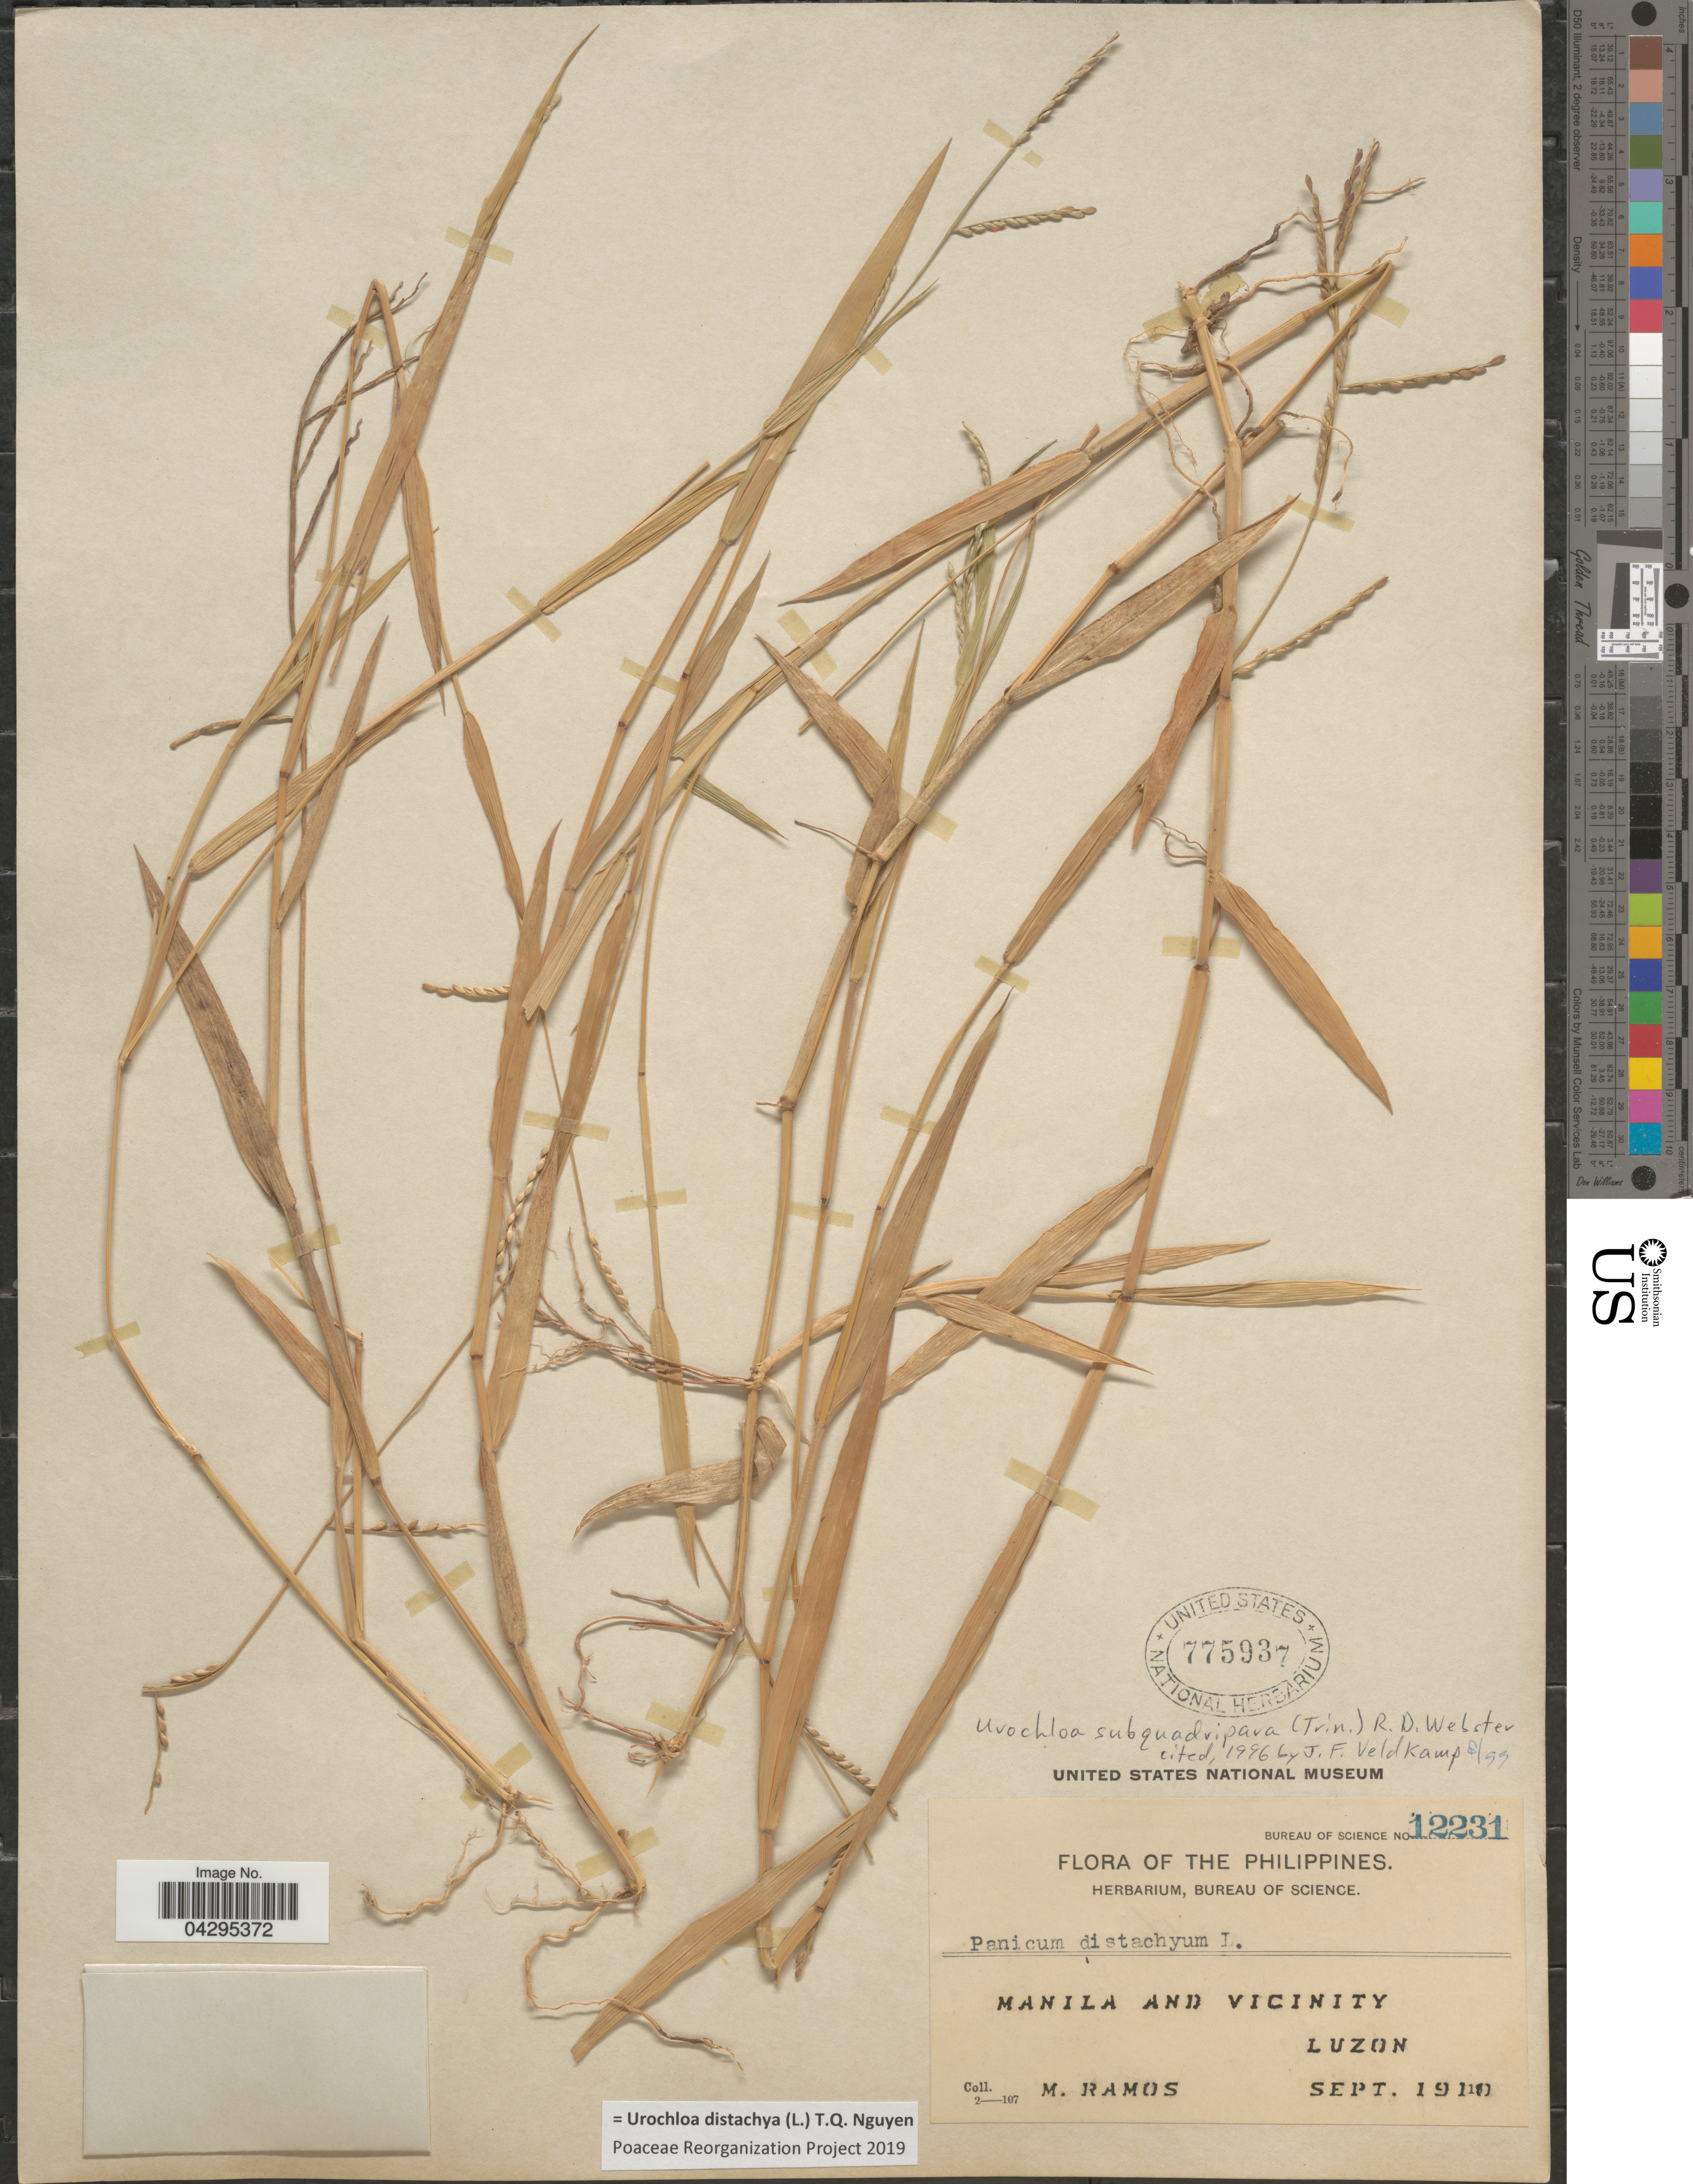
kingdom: Plantae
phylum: Tracheophyta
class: Liliopsida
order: Poales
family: Poaceae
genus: Urochloa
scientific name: Urochloa distachya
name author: (L.) T.Q. Nguyen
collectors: M. Ramos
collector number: Bureau Of Science 12231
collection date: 1910-09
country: Philippines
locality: Manila And Vicinity, Luzon.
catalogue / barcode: US 775937